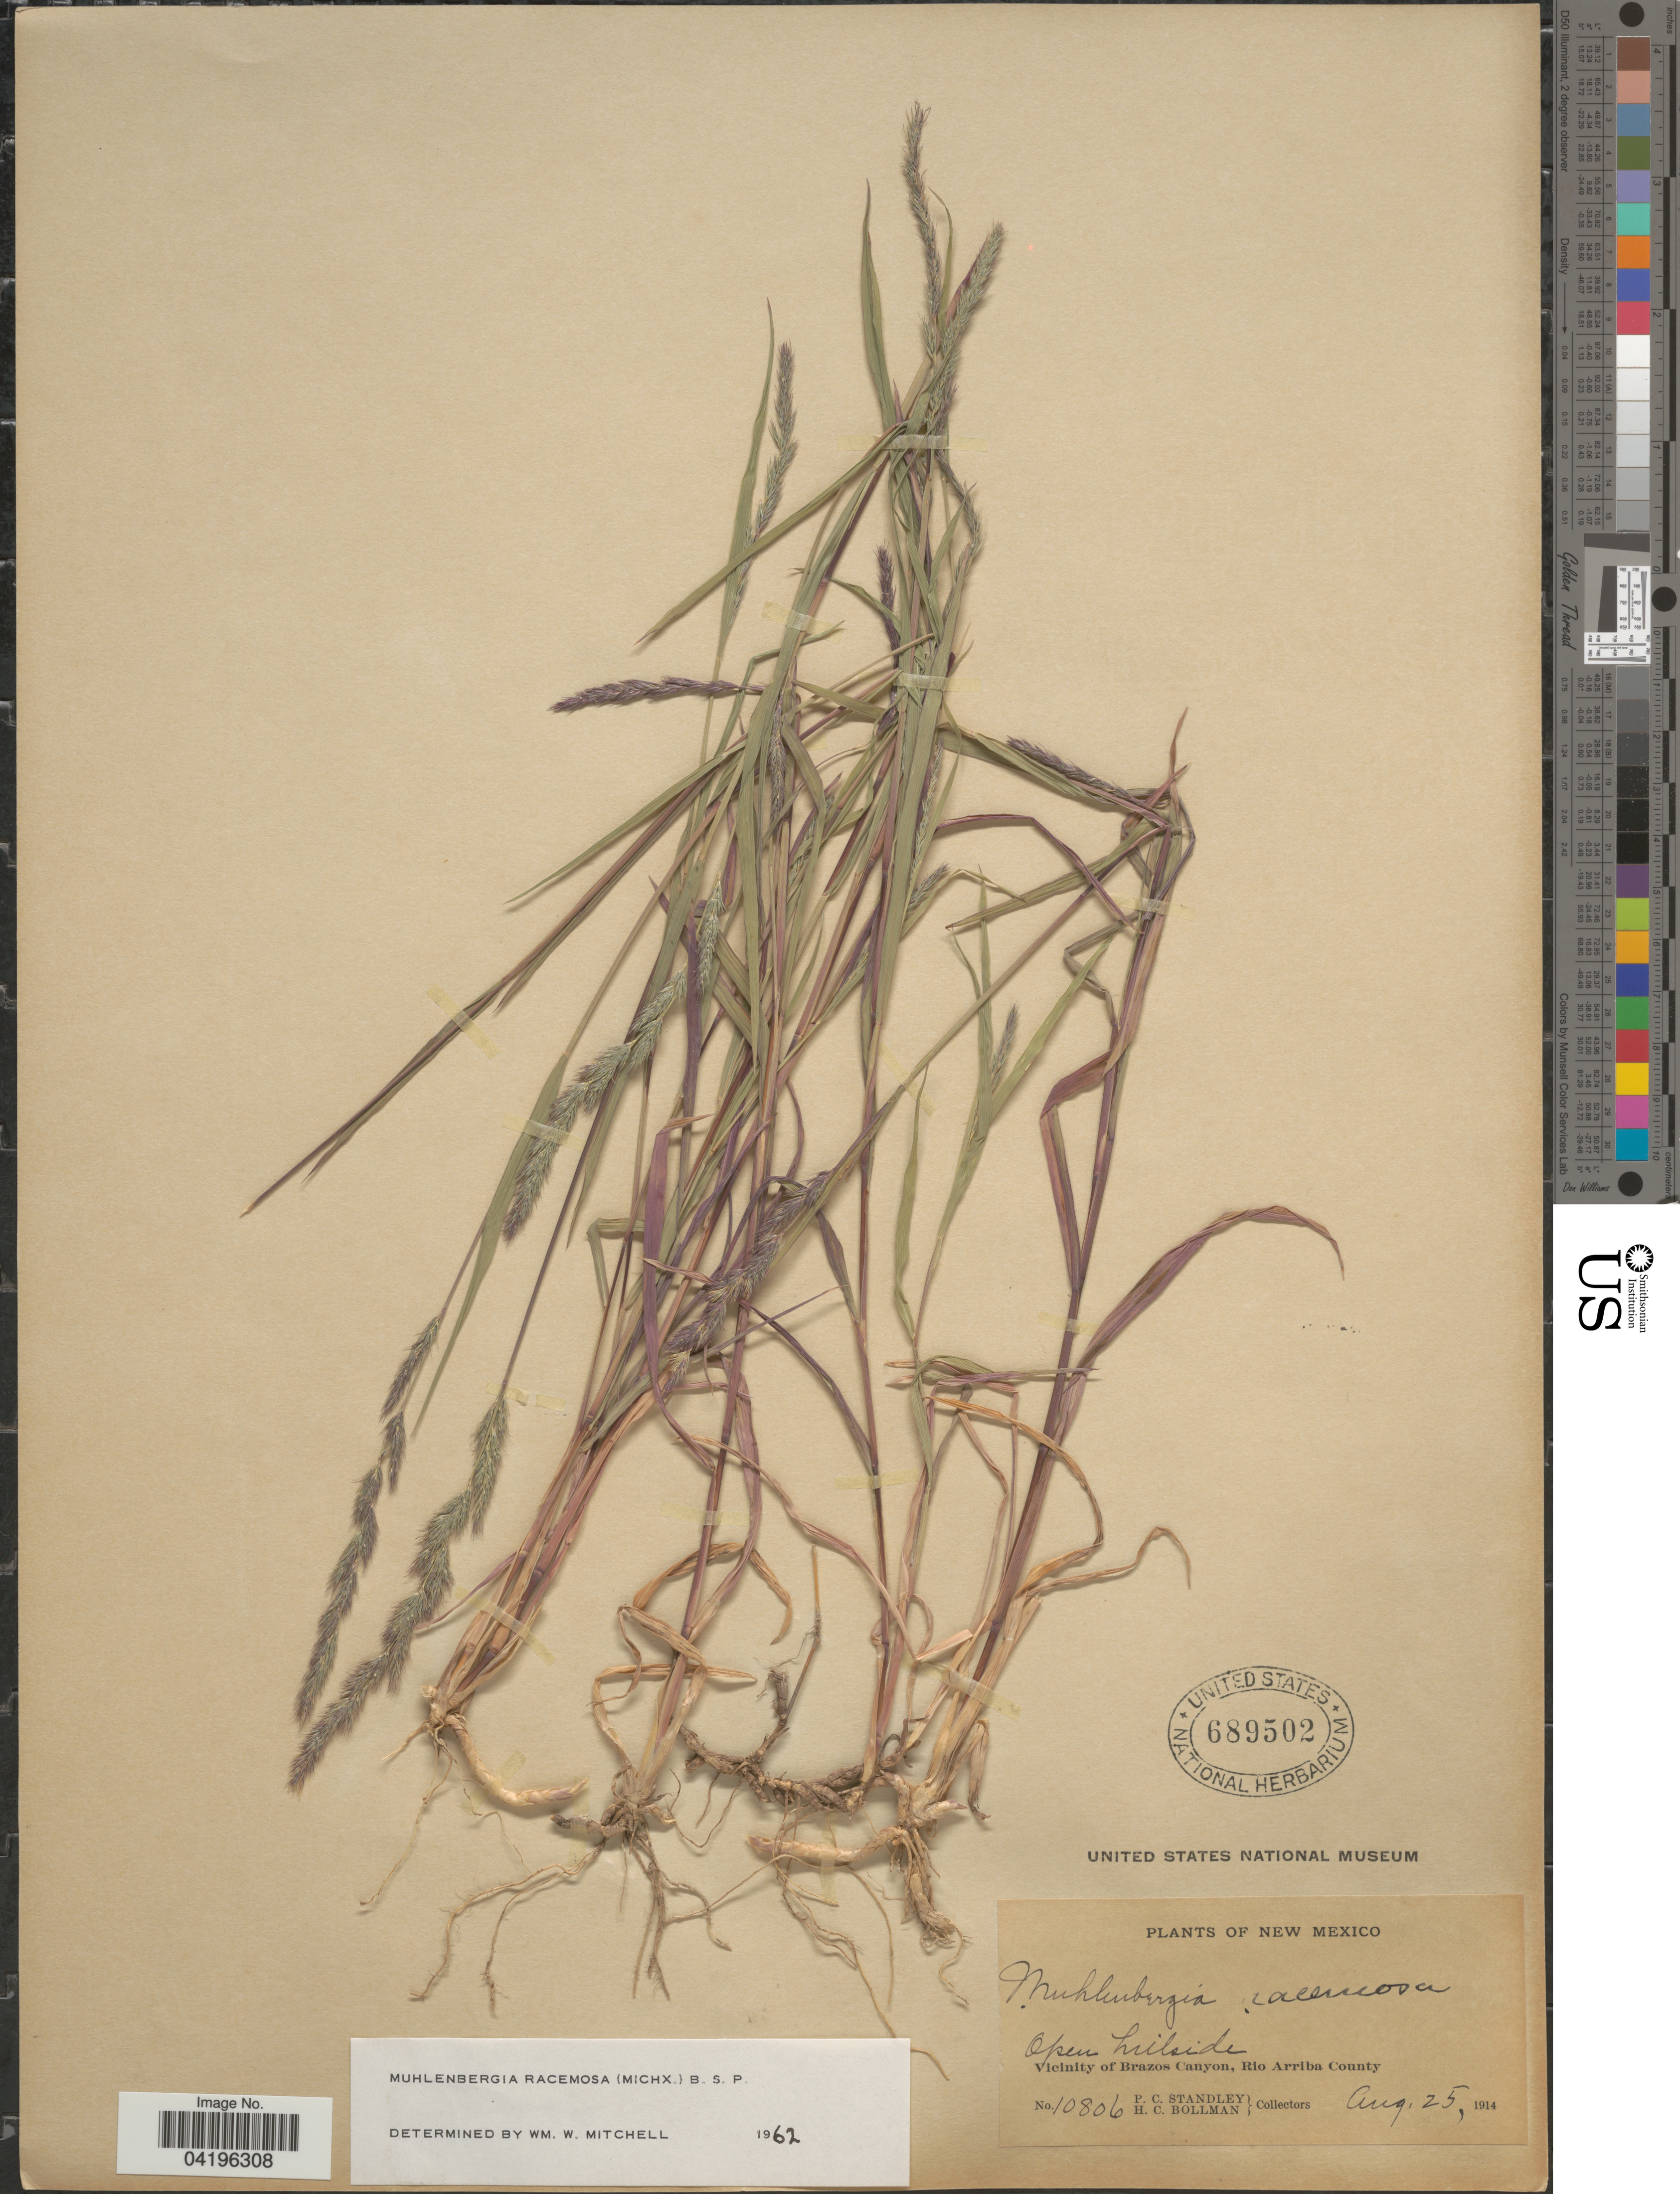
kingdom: Plantae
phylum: Tracheophyta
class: Liliopsida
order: Poales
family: Poaceae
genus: Muhlenbergia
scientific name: Muhlenbergia racemosa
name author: (Michx.) Britton et al.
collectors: P. C. Standley & H. C. Bollman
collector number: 10806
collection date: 1914-08-25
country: United States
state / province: New Mexico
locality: Open hillside. Vicinity of Brazos Canyon, Rio Arriba County.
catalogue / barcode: US 689502